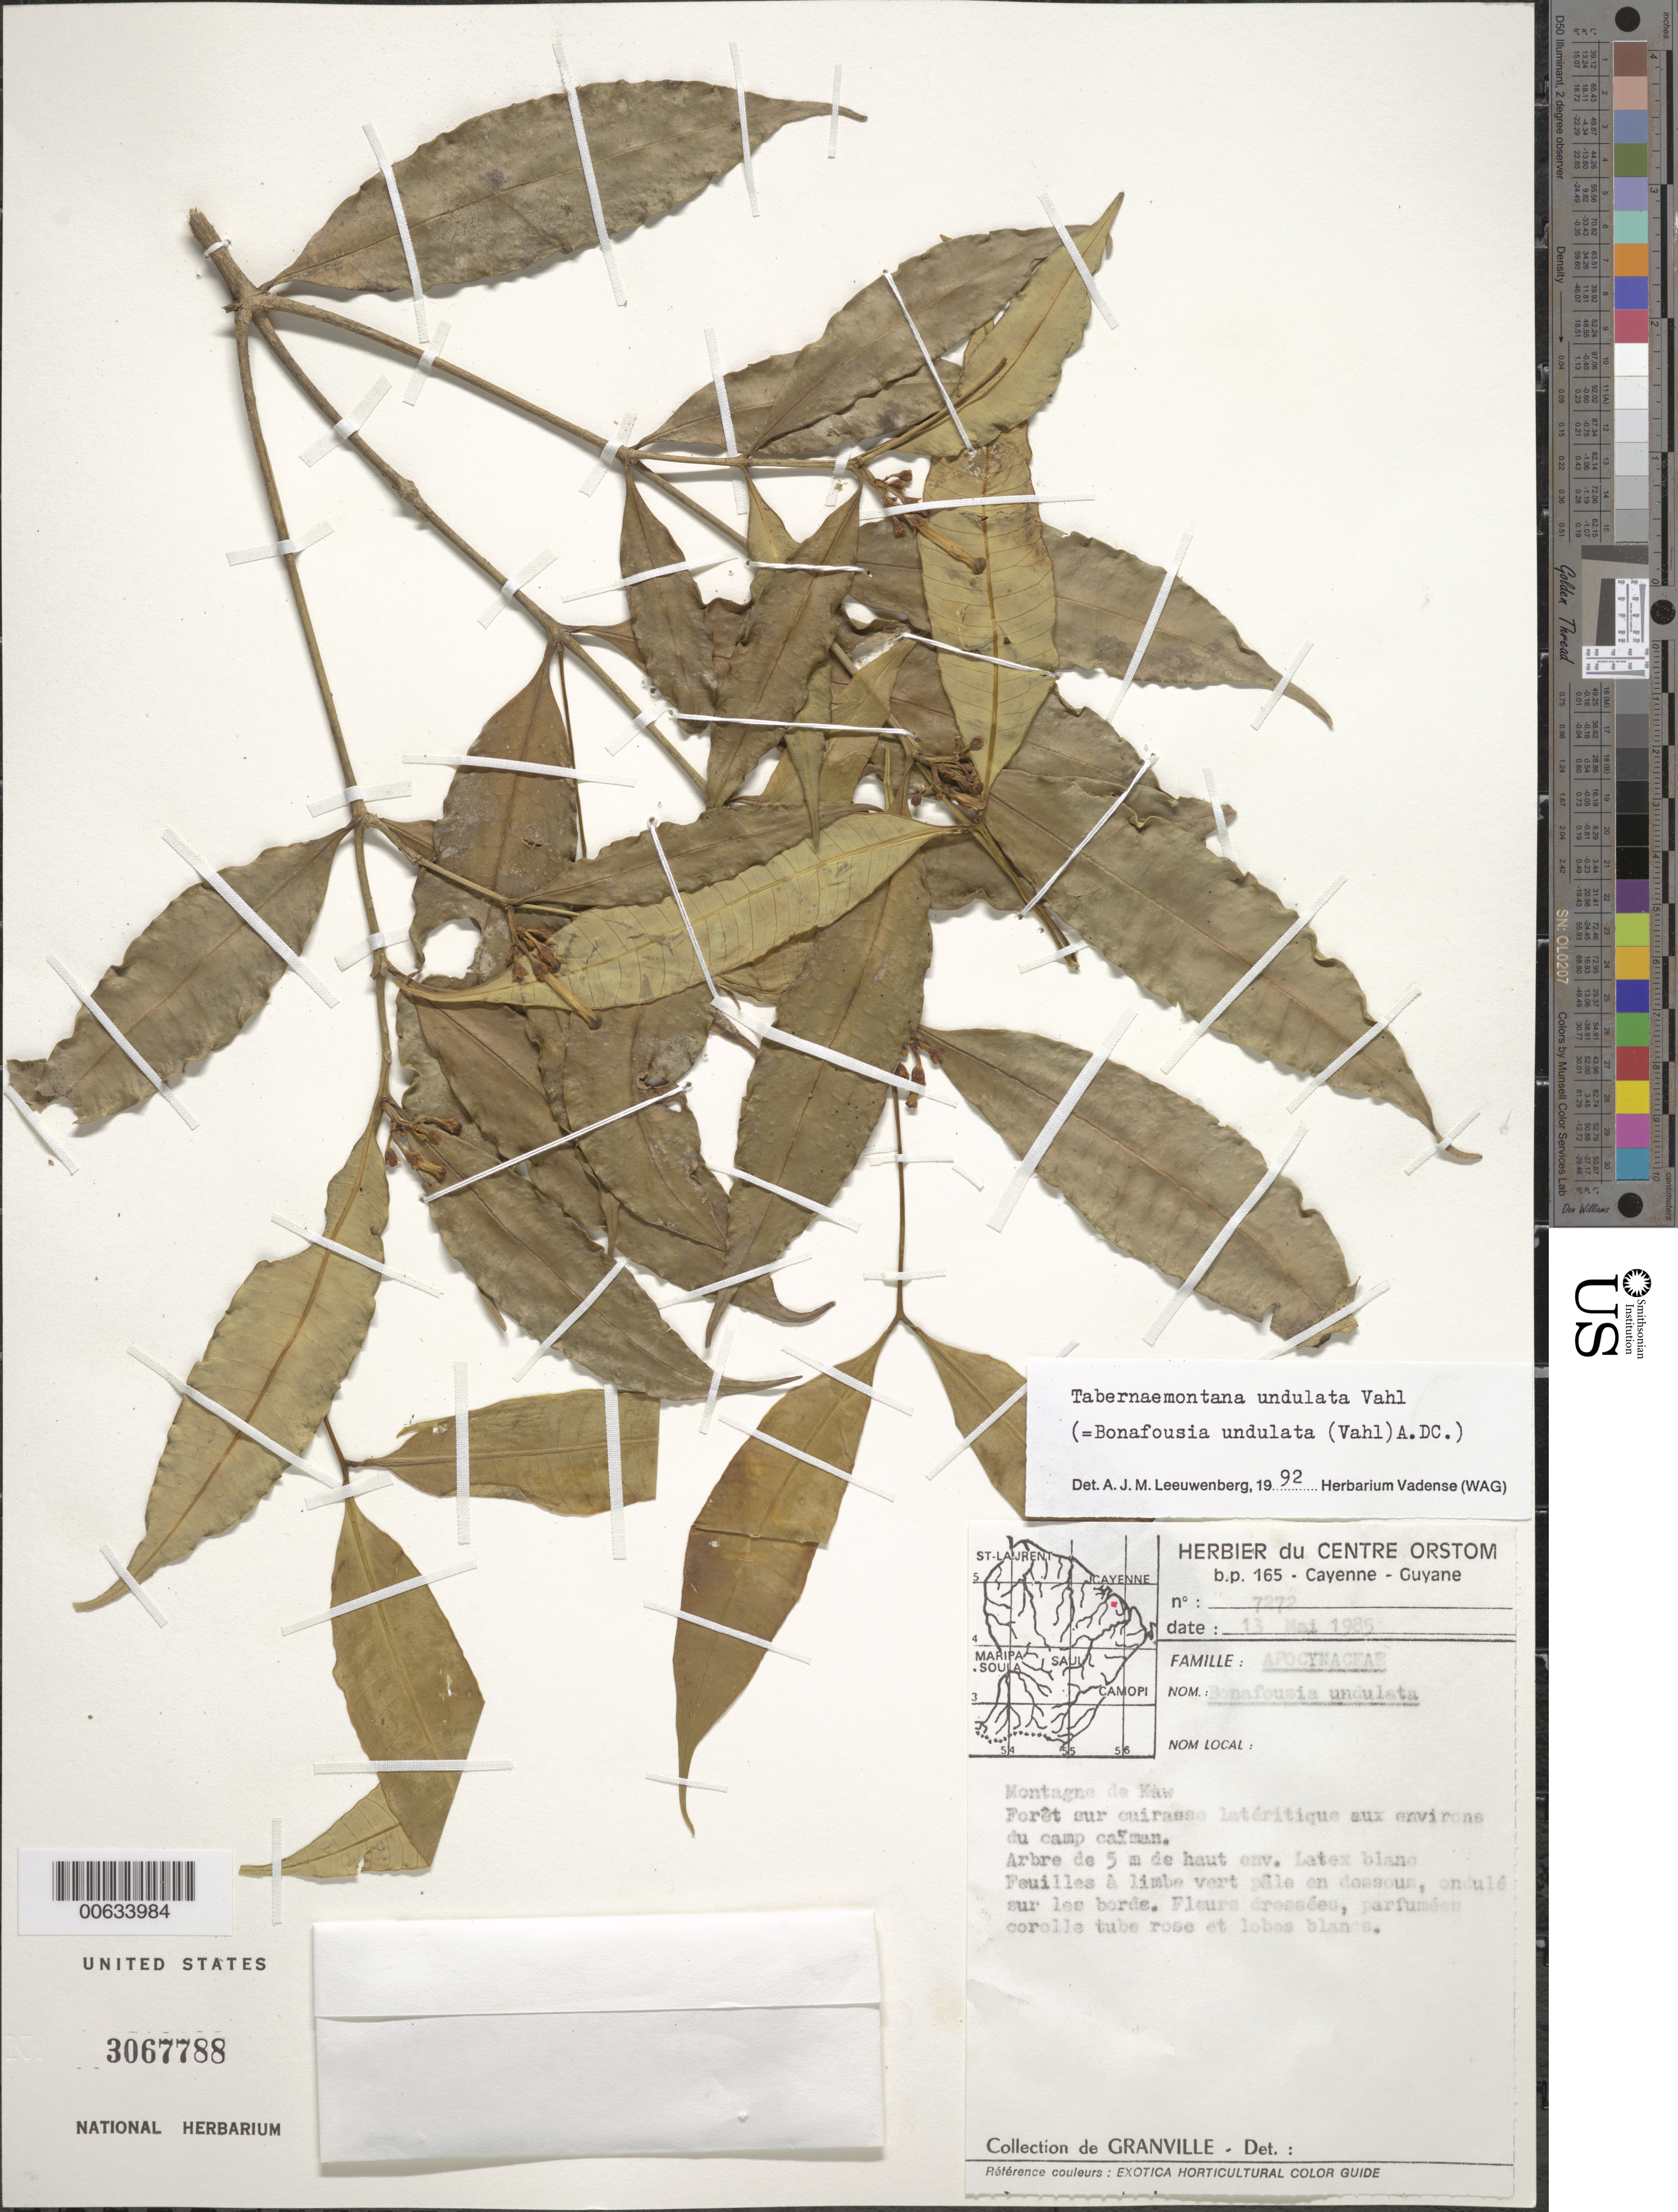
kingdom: Plantae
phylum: Tracheophyta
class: Magnoliopsida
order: Gentianales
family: Apocynaceae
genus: Tabernaemontana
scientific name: Tabernaemontana undulata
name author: Vahl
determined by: Leeuwenberg, A. J. M.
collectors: J.-J. de Granville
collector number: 7272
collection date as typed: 13-May-85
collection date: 1985-05-13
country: French Guiana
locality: Montagne de Kaw, vic. camp Caïman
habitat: Foret sur cuirasse lateritique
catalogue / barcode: US 3067788